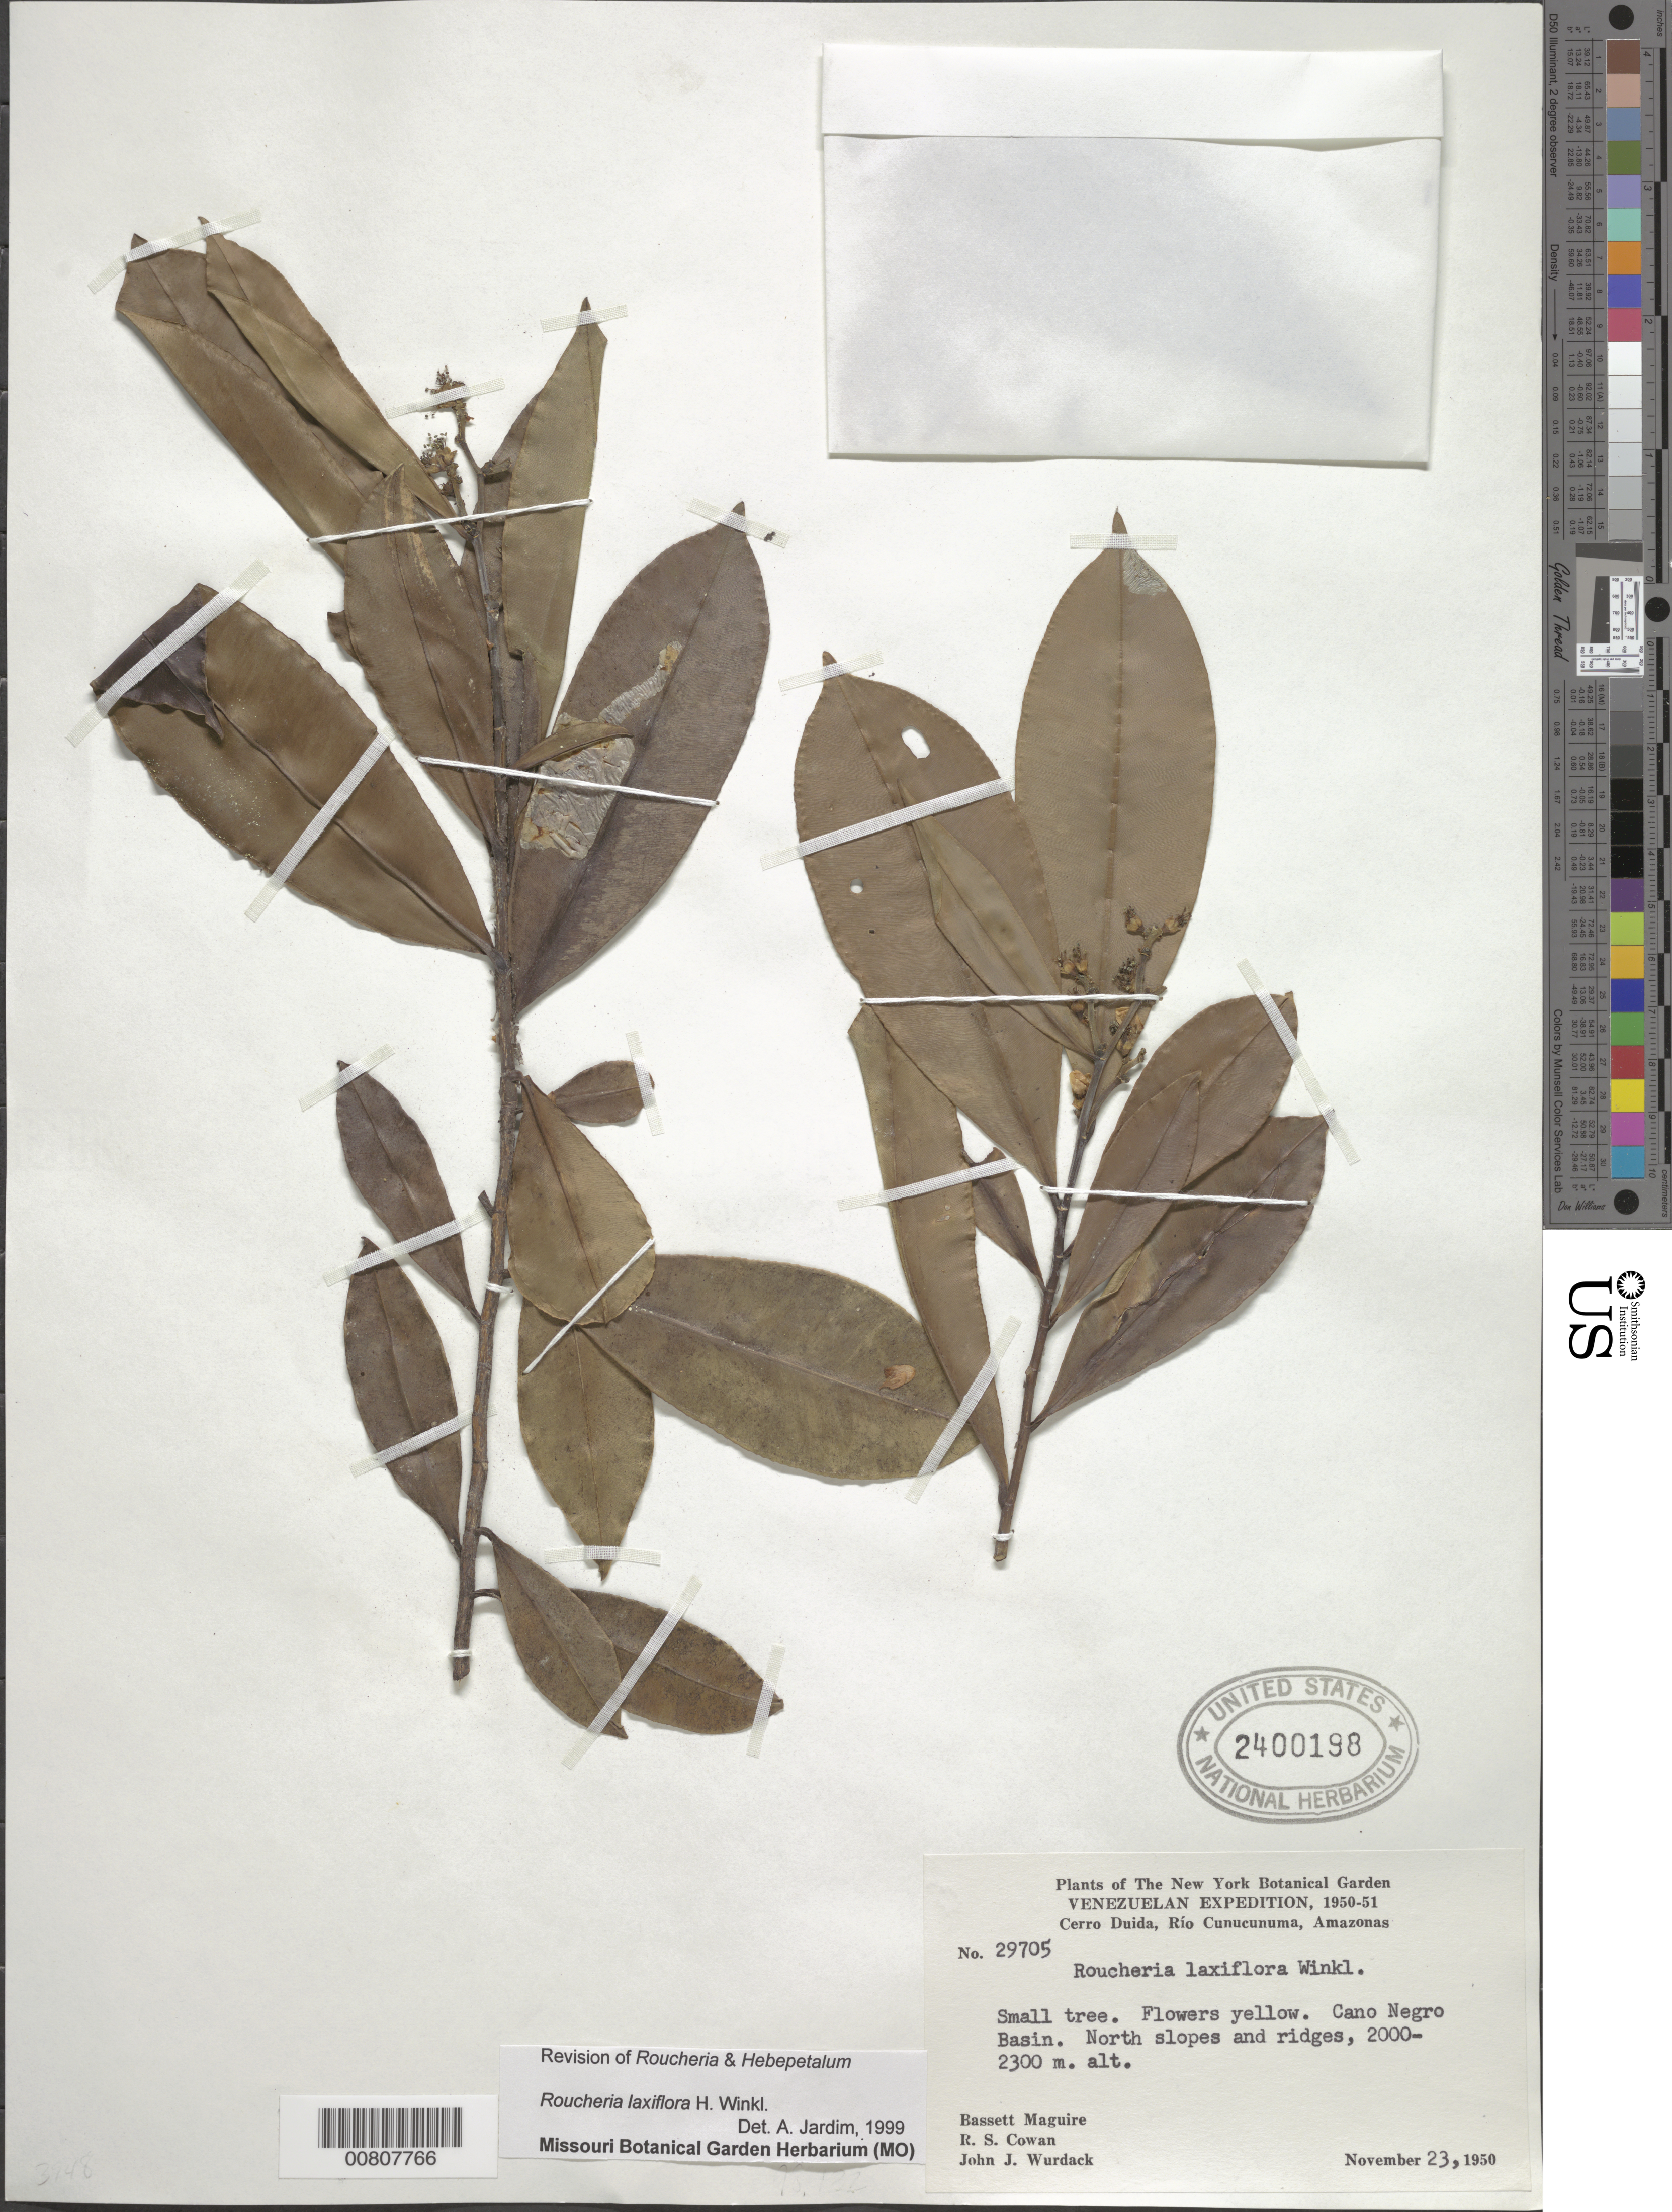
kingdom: Plantae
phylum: Tracheophyta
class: Magnoliopsida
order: Malpighiales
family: Linaceae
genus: Roucheria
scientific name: Roucheria laxiflora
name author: H. Winkl.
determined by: Jardim, A.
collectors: B. Maguire, R. S. Cowan & J. J. Wurdack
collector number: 29705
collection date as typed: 23-Nov-50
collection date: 1950-11-23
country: Venezuela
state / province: Amazonas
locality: Cerro Duida, Río Cunucunuma, Caño Negro Basin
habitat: Basin of caño, slopes and ridges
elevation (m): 2000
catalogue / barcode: US 2400198